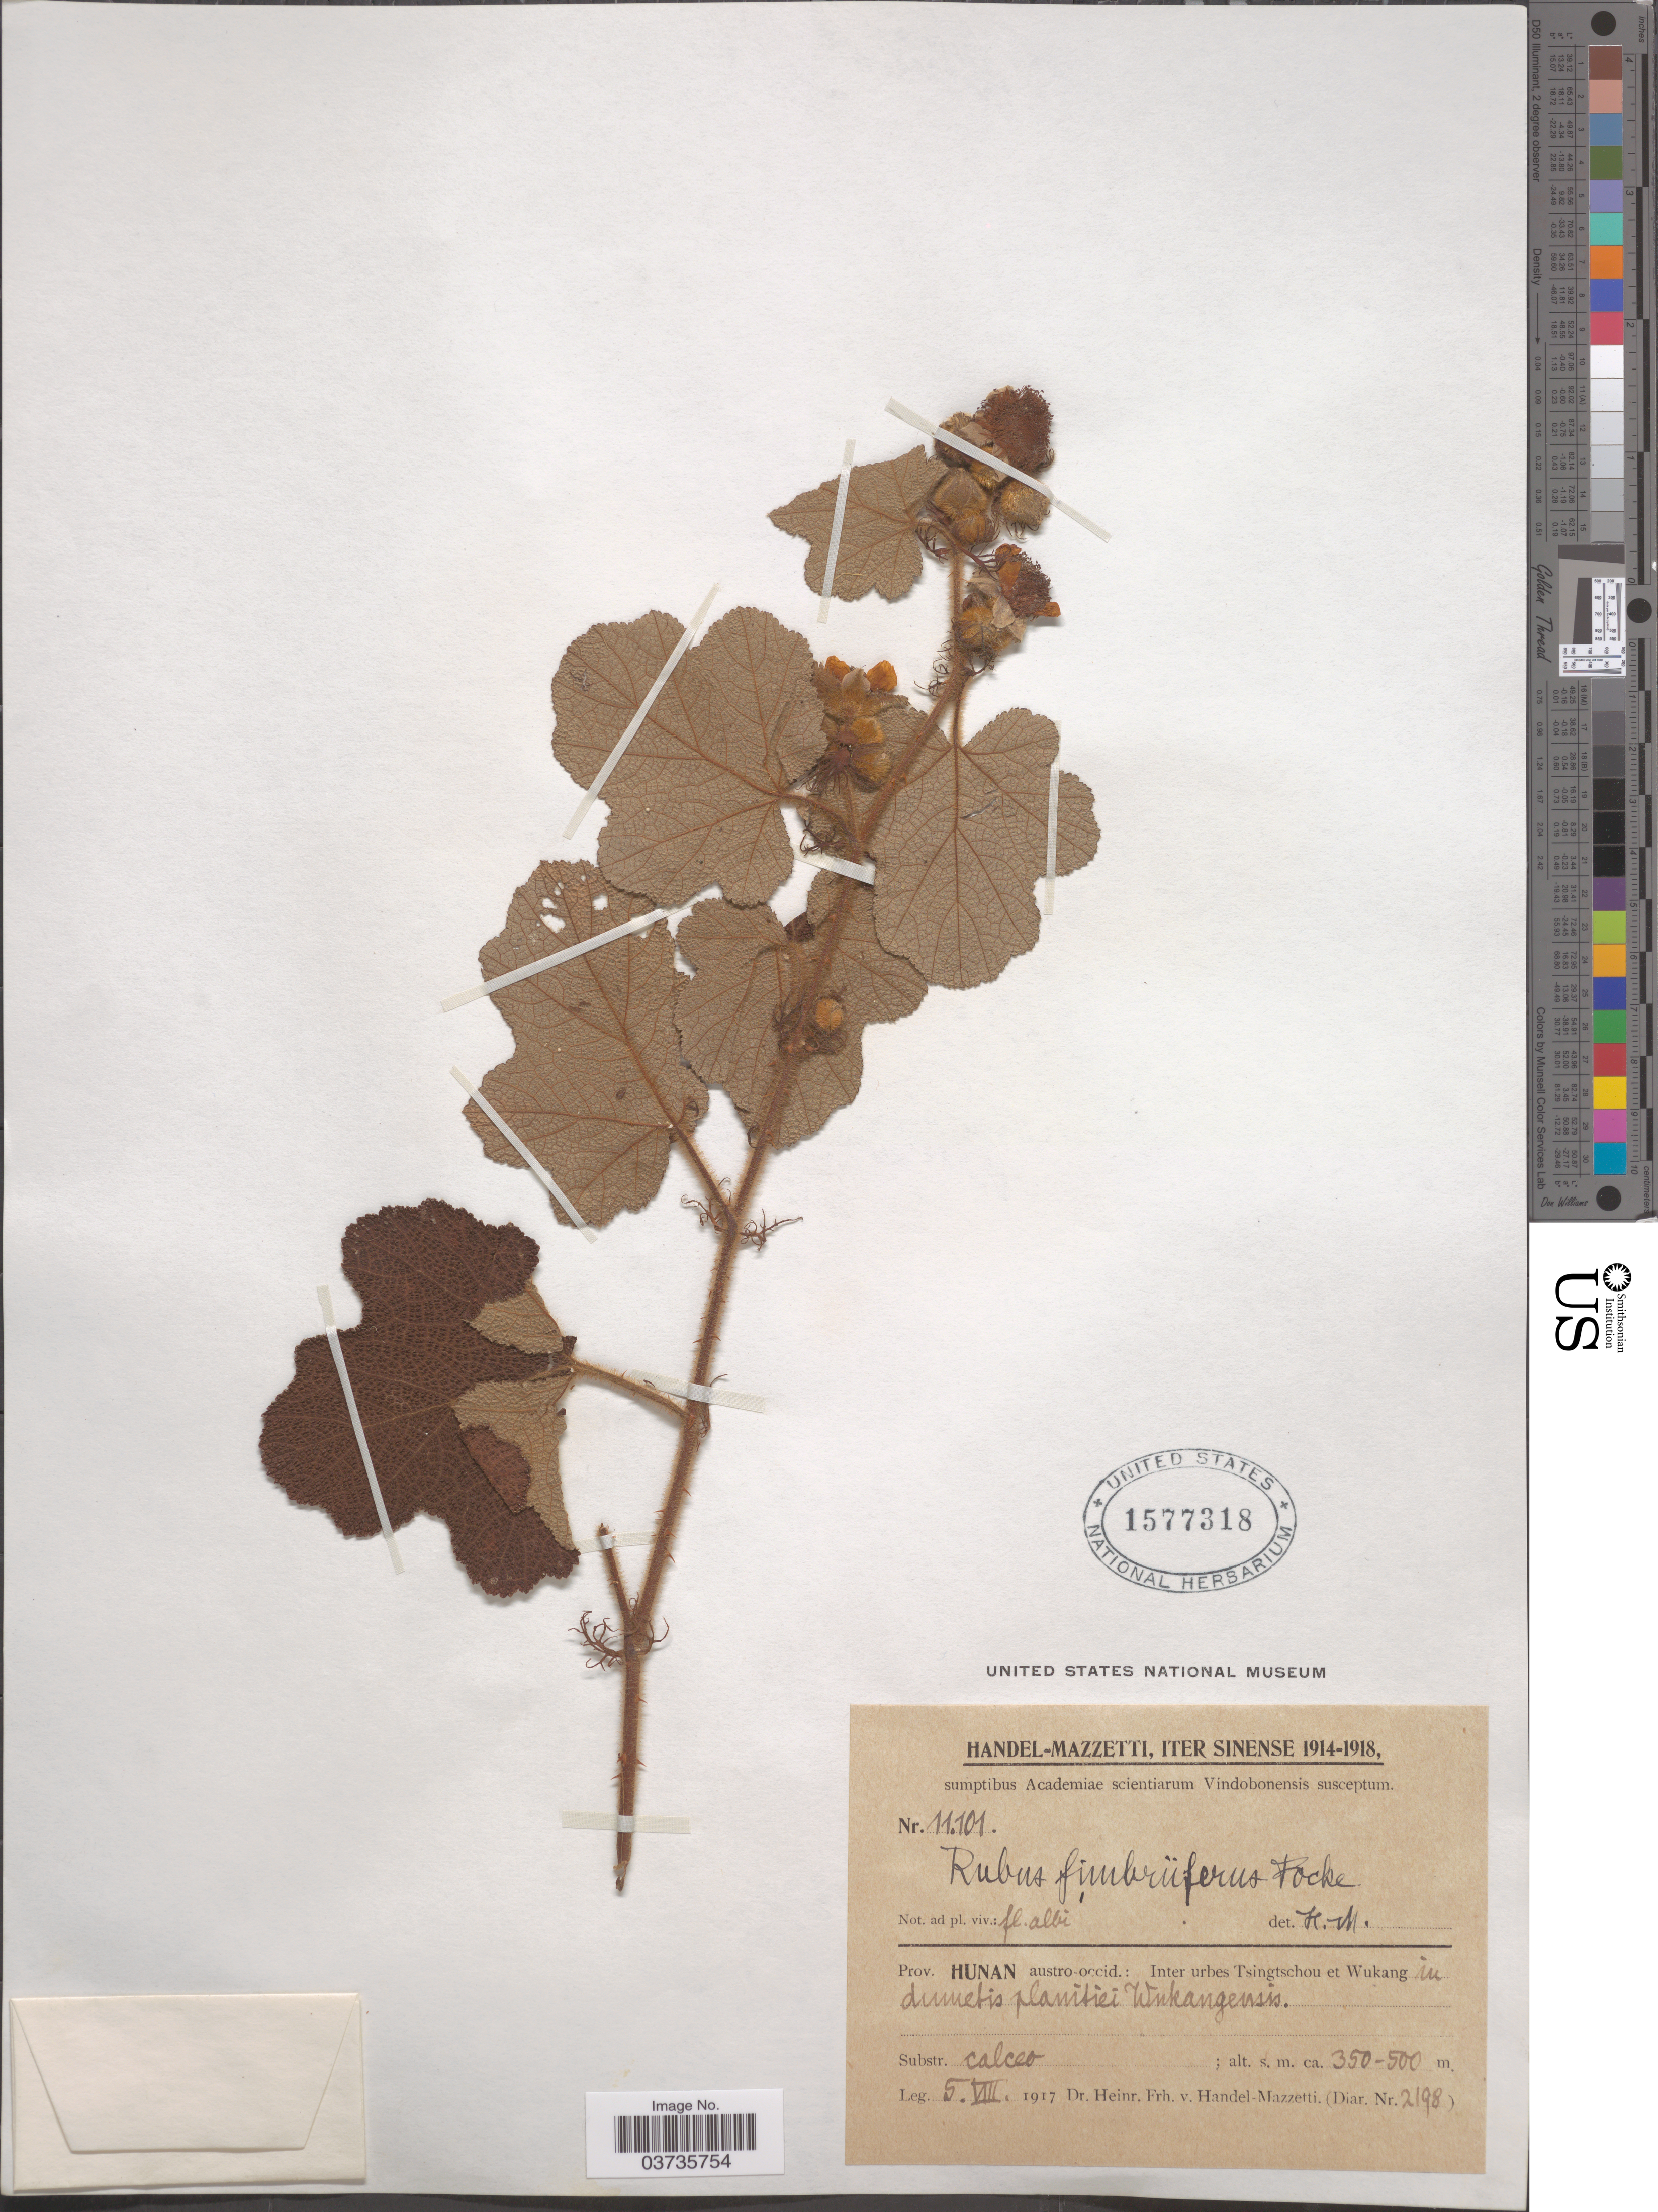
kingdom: Plantae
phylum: Tracheophyta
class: Magnoliopsida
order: Rosales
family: Rosaceae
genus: Rubus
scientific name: Rubus fimbriiferus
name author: Focke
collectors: H. Handel-Mazzetti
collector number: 11101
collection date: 1917-08-05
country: China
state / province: Hunan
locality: Prov. Hunan austro-occid.: Inter urbes Tsingtschou et Wukang in dumetis planitei Wukangensis.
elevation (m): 350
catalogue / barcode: US 1577318